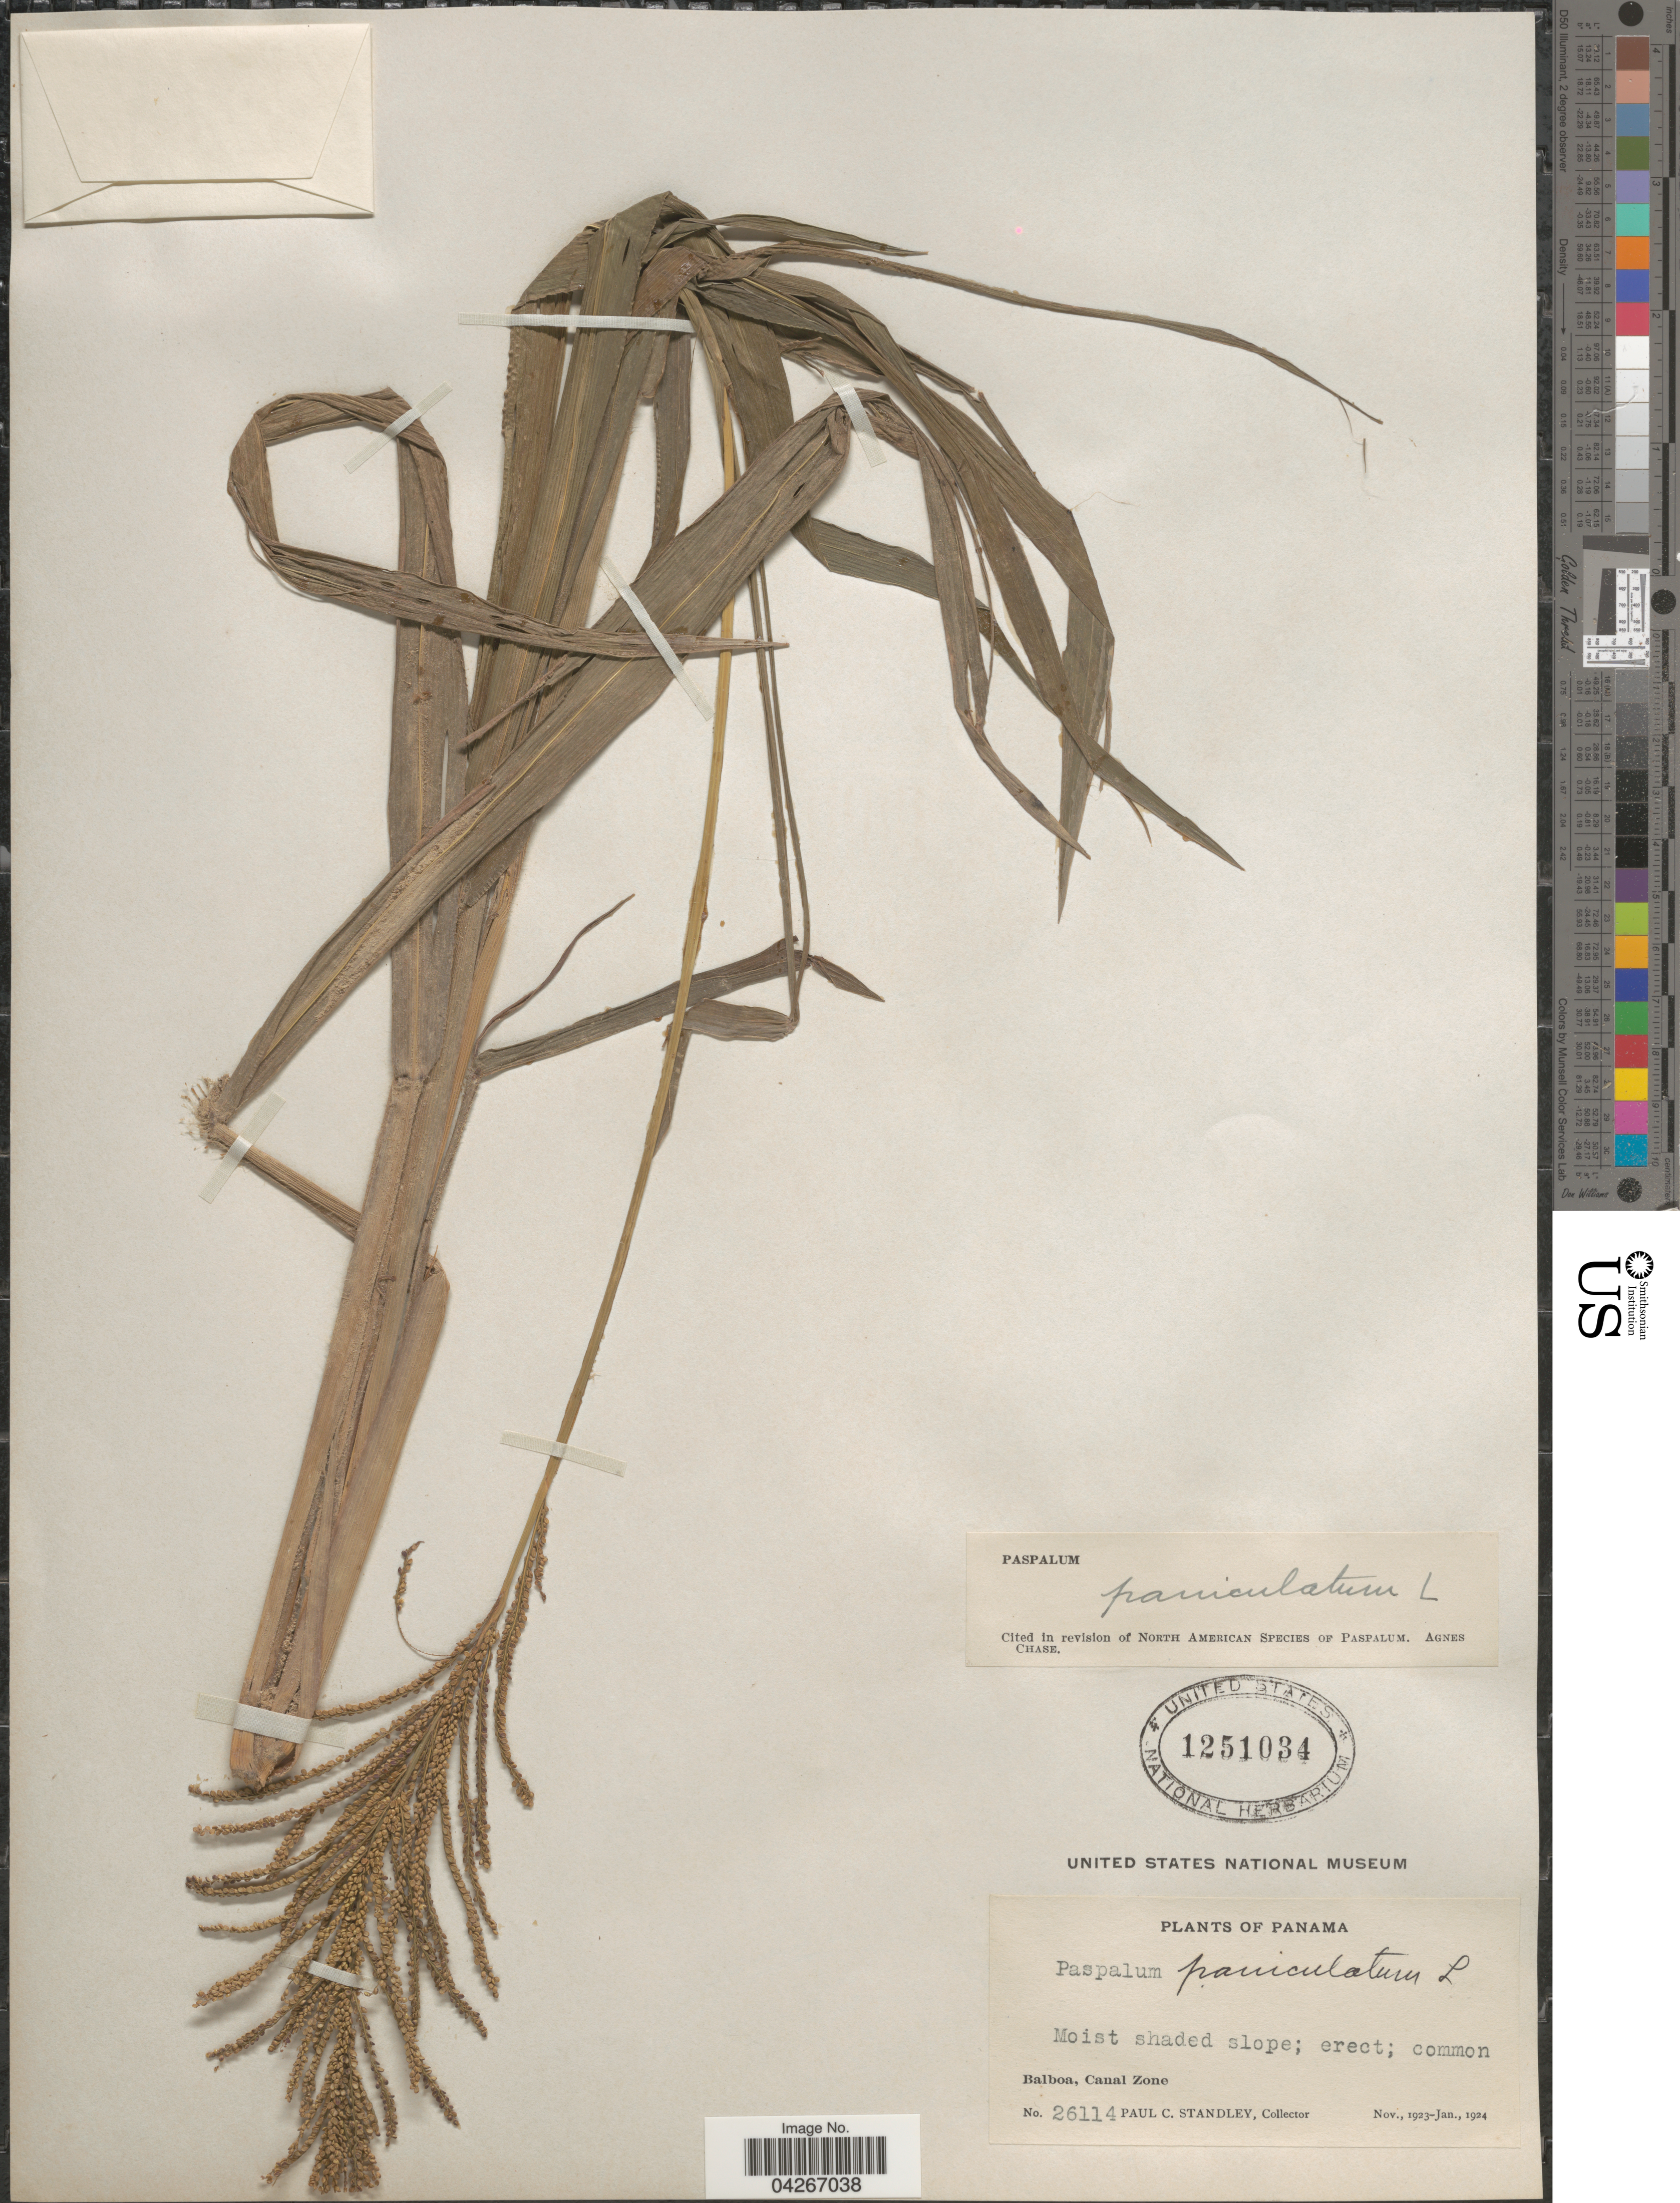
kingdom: Plantae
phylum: Tracheophyta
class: Liliopsida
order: Poales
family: Poaceae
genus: Paspalum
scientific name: Paspalum paniculatum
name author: L.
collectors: P. C. Standley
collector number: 26114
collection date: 1923-11/1924-01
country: Panama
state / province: Colón / Panamá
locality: Balboa, Canal Zone.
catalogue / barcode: US 1251034